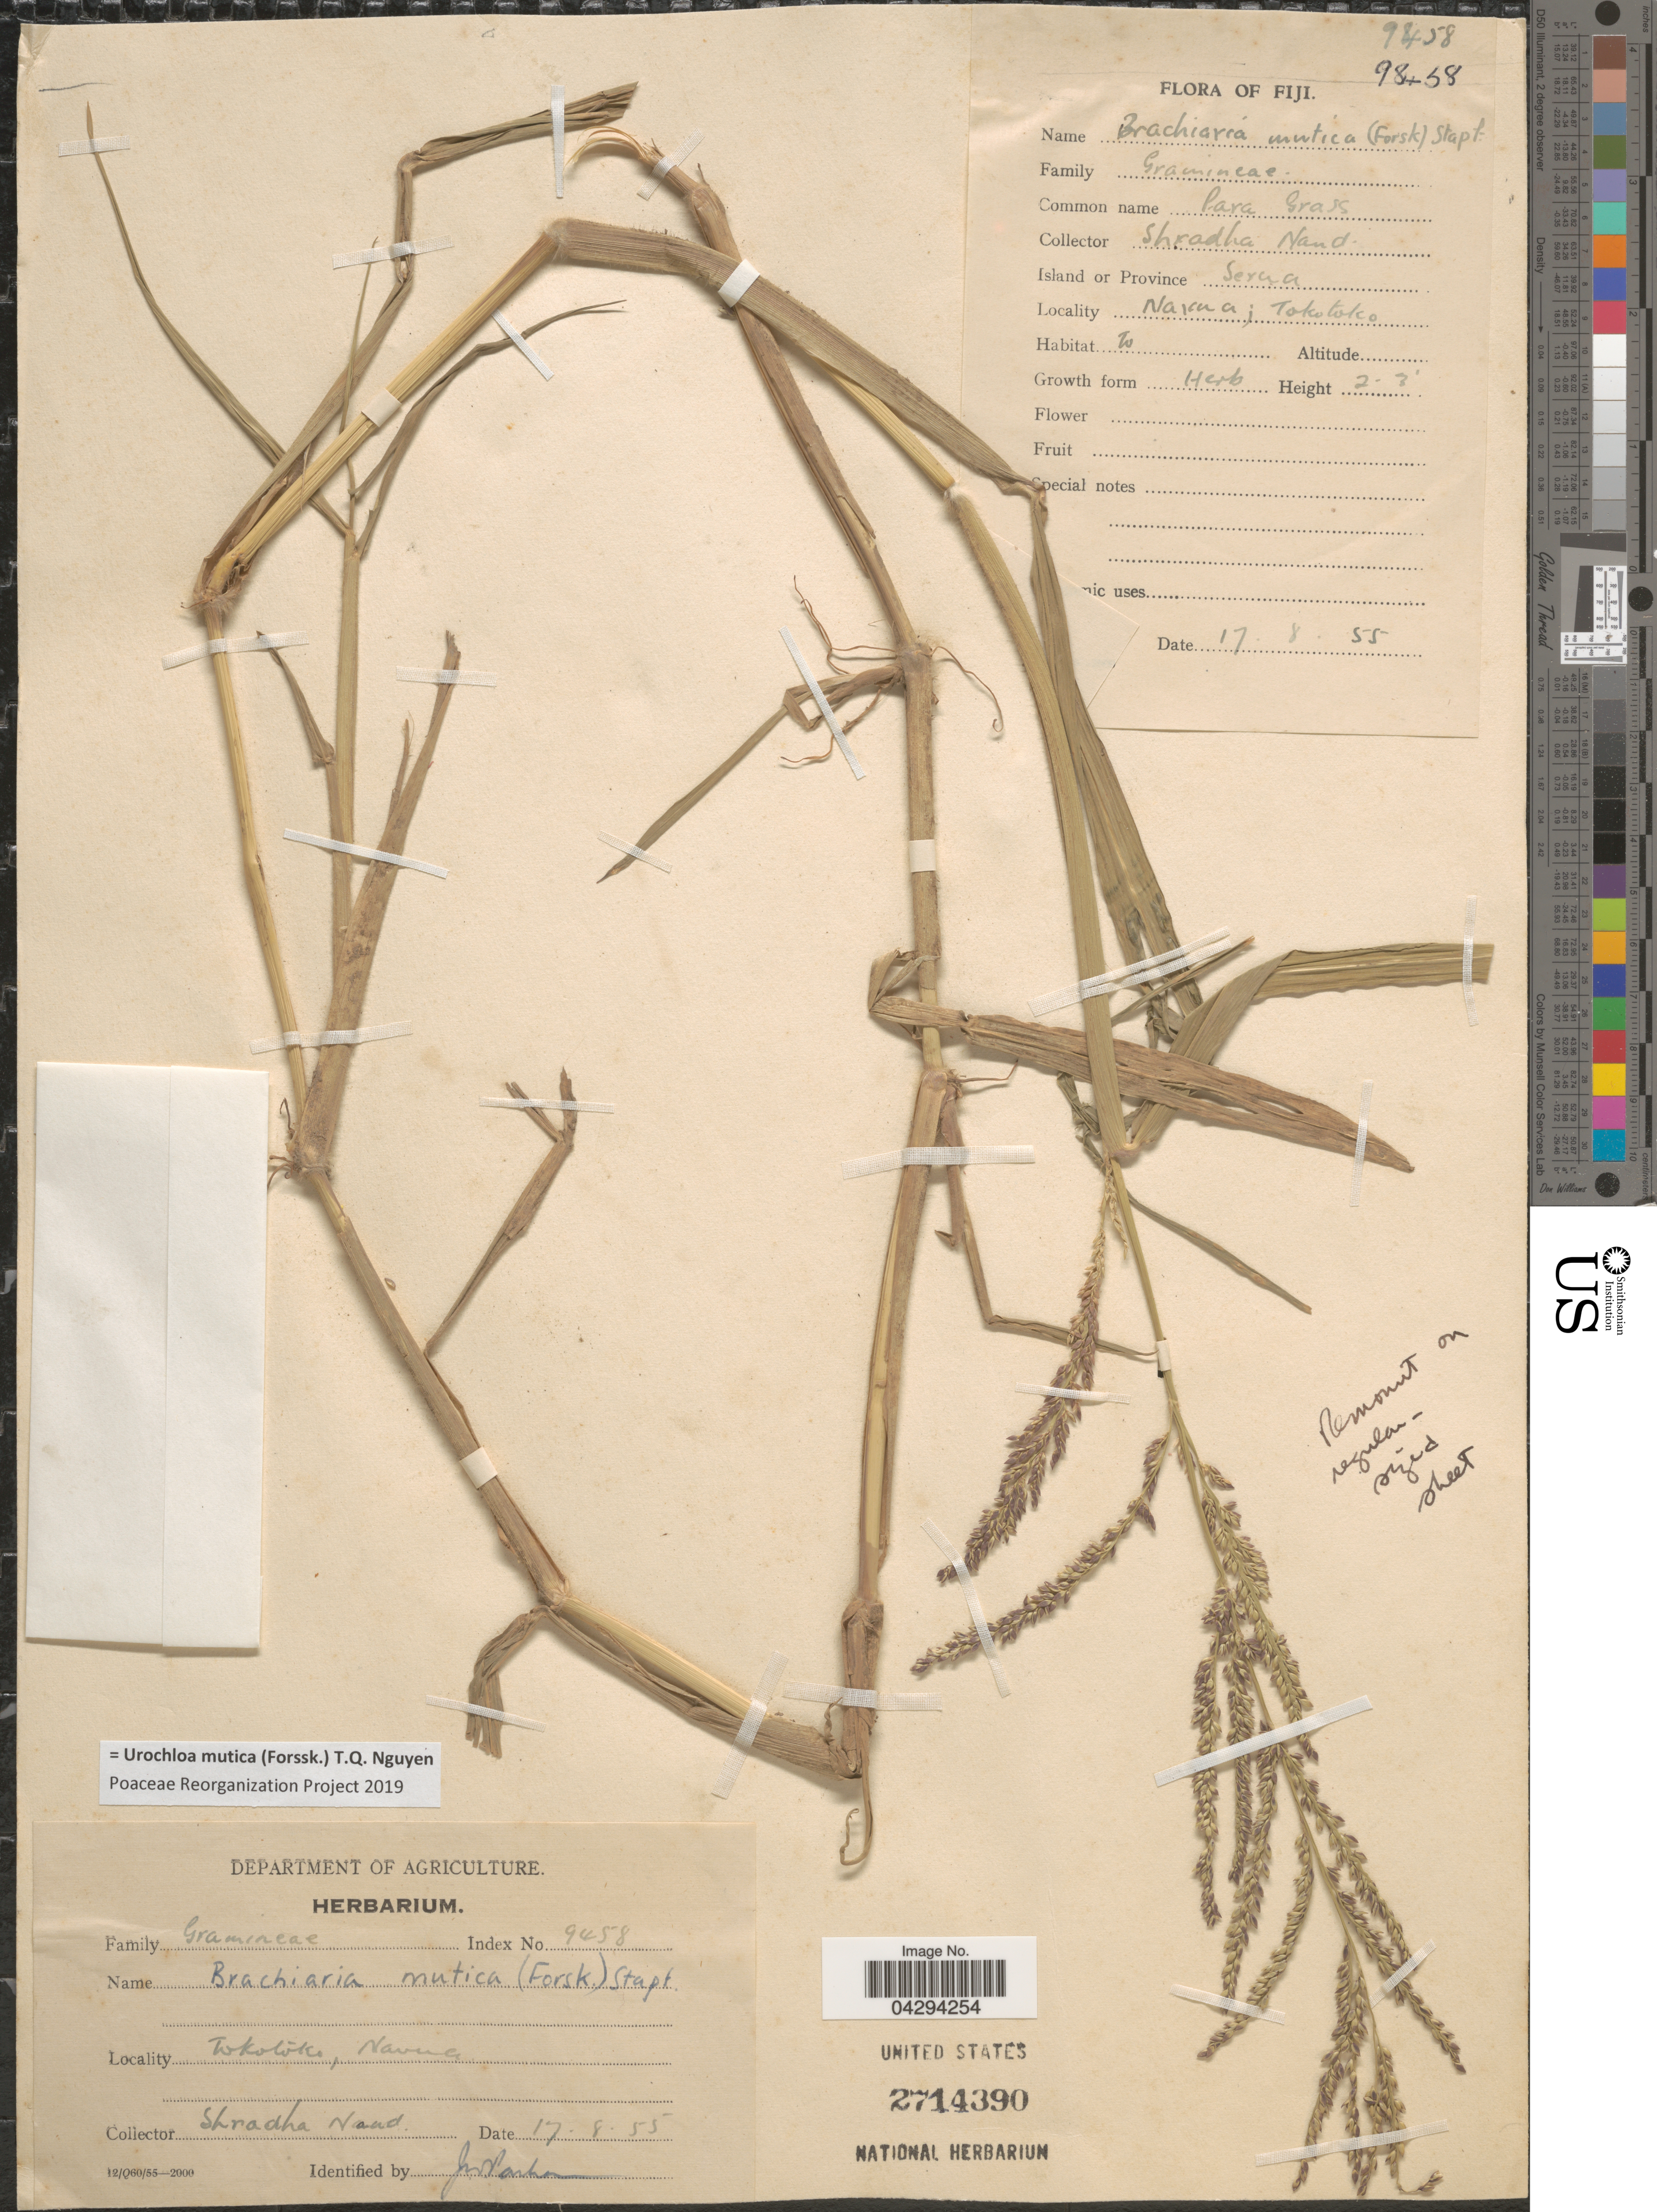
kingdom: Plantae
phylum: Tracheophyta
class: Liliopsida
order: Poales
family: Poaceae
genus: Urochloa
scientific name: Urochloa mutica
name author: (Forssk.) T.Q. Nguyen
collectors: S. Naad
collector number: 9458?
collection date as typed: Transcribed d/m/y: 17/8/55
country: Fiji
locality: Island or Province Serua. Navua; Tokotoko.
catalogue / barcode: US 2714390